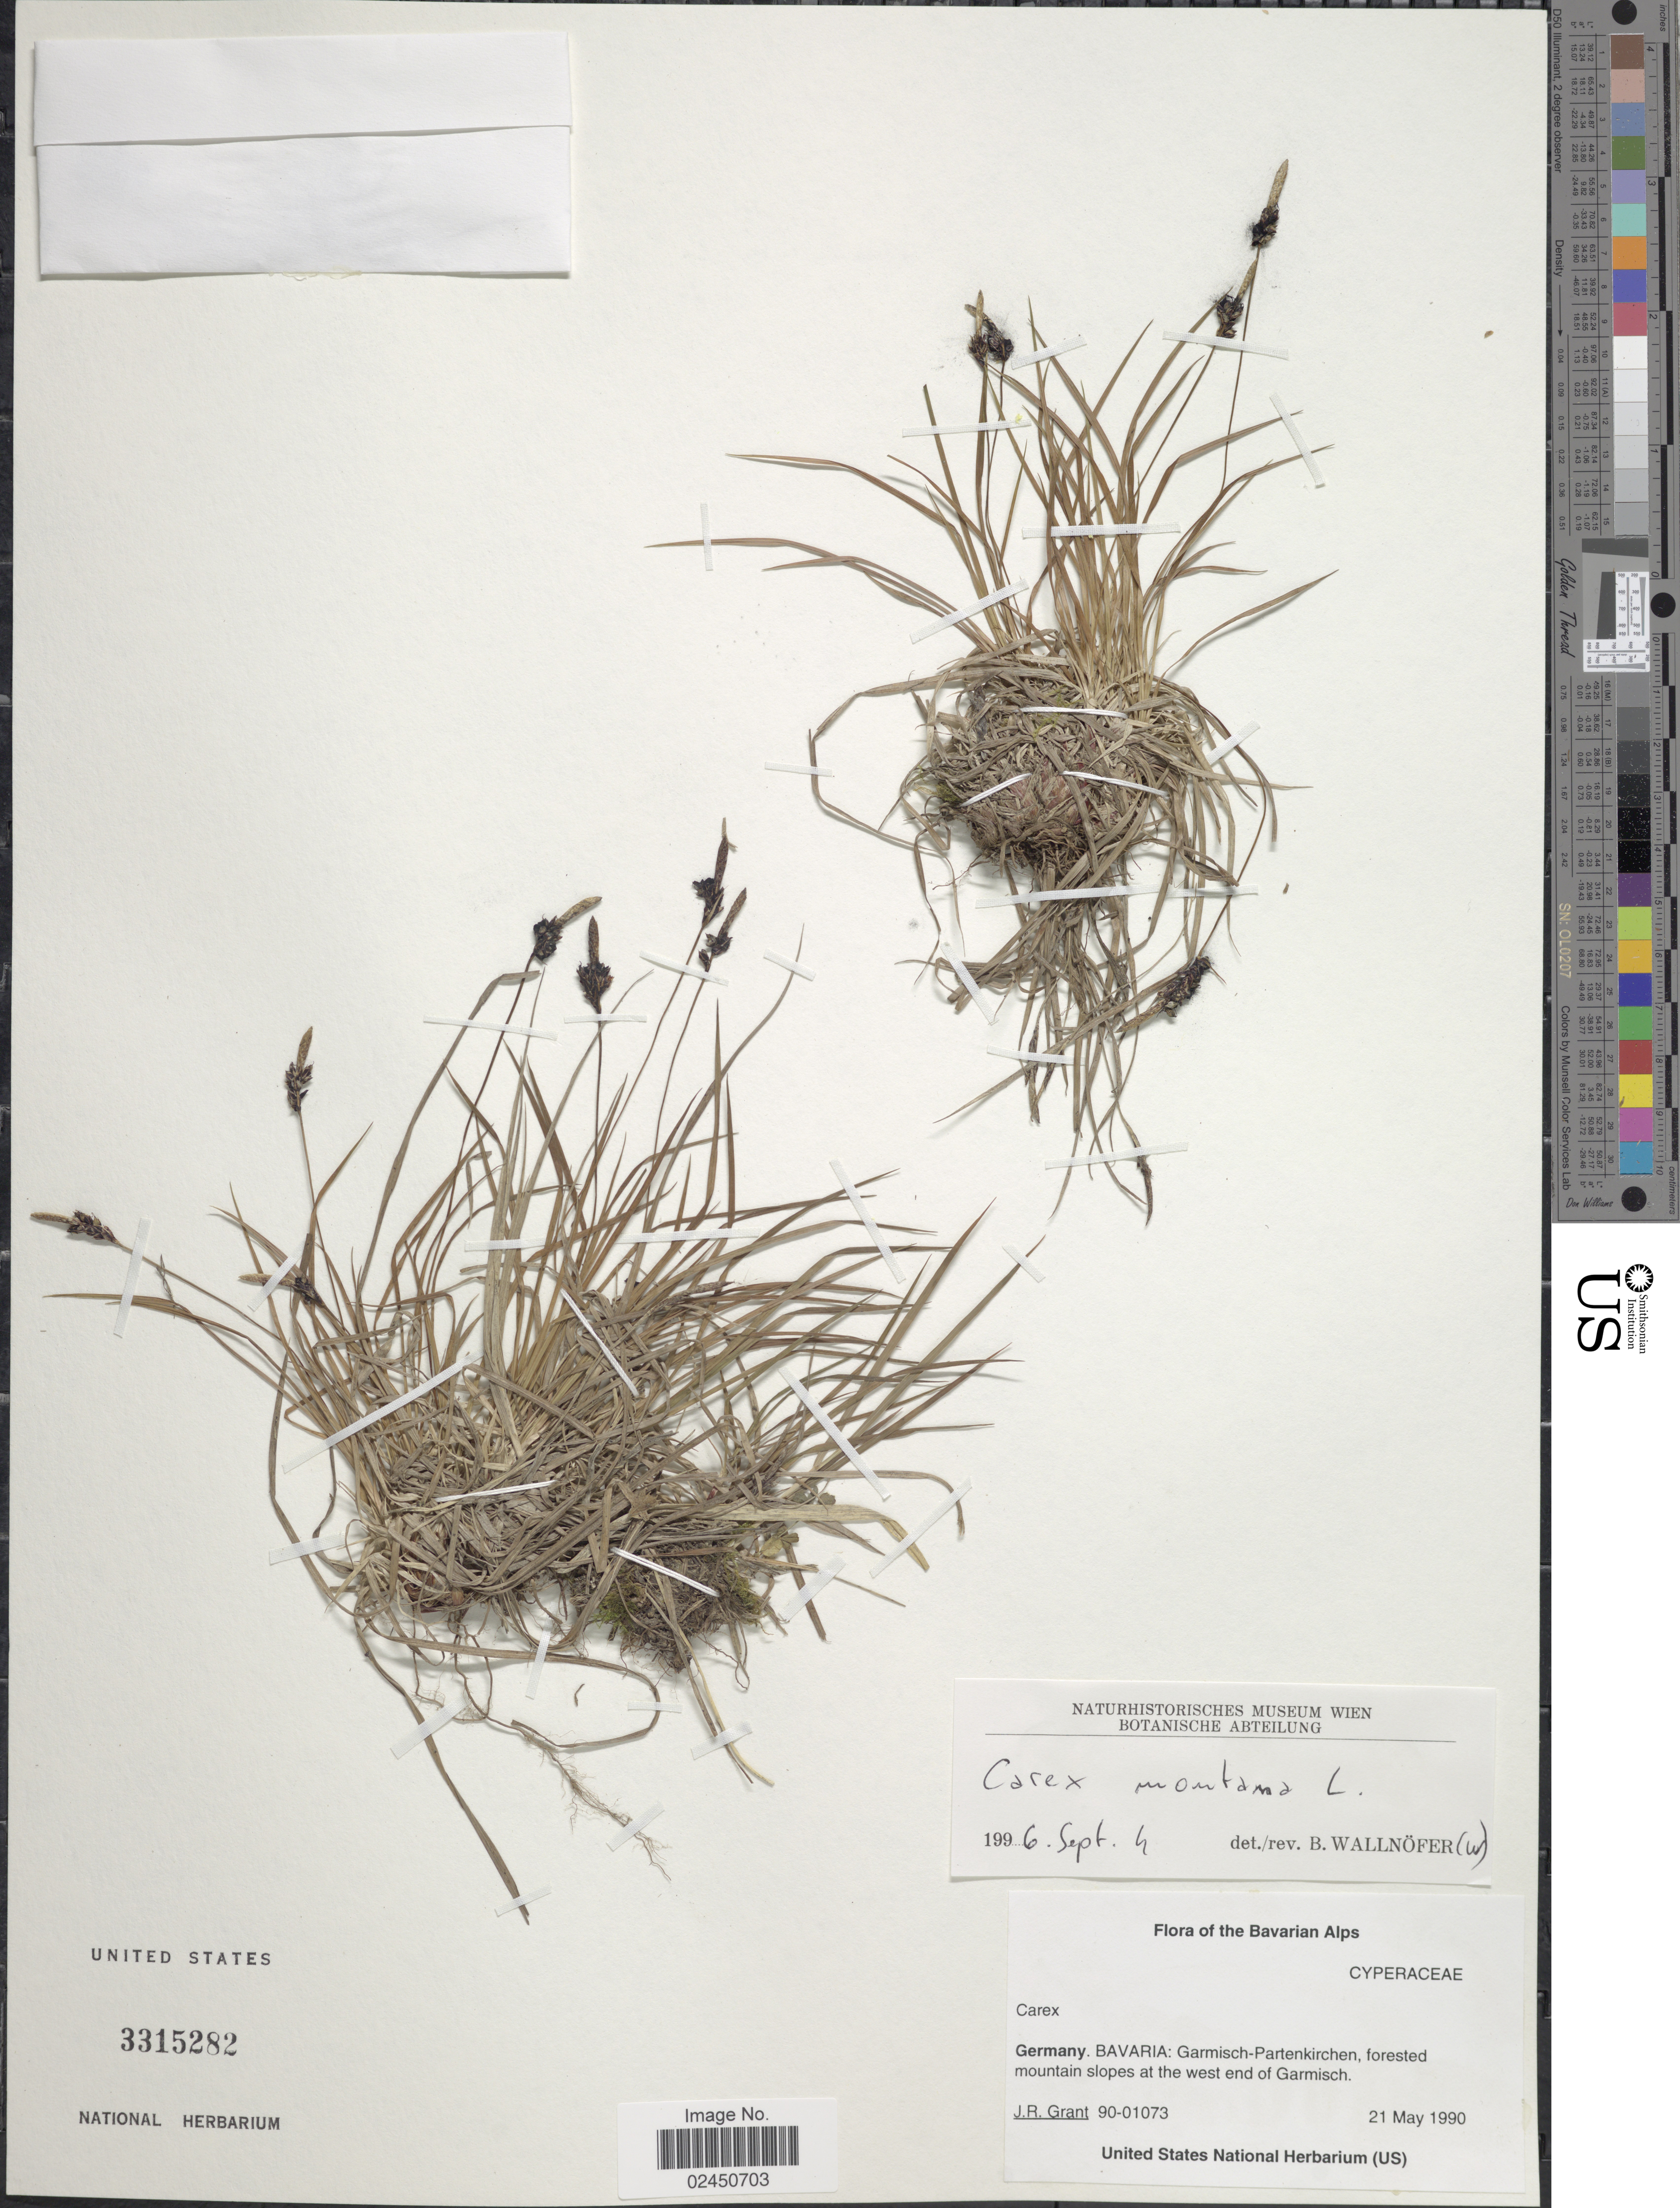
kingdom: Plantae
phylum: Tracheophyta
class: Liliopsida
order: Poales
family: Cyperaceae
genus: Carex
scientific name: Carex montana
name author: L.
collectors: J. Grant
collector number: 90-01073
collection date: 1990-05-21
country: Germany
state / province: Bayern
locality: Garmisch-Partenkirchen, at the west end of Garmisch, Bavarian Alps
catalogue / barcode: US 3315282